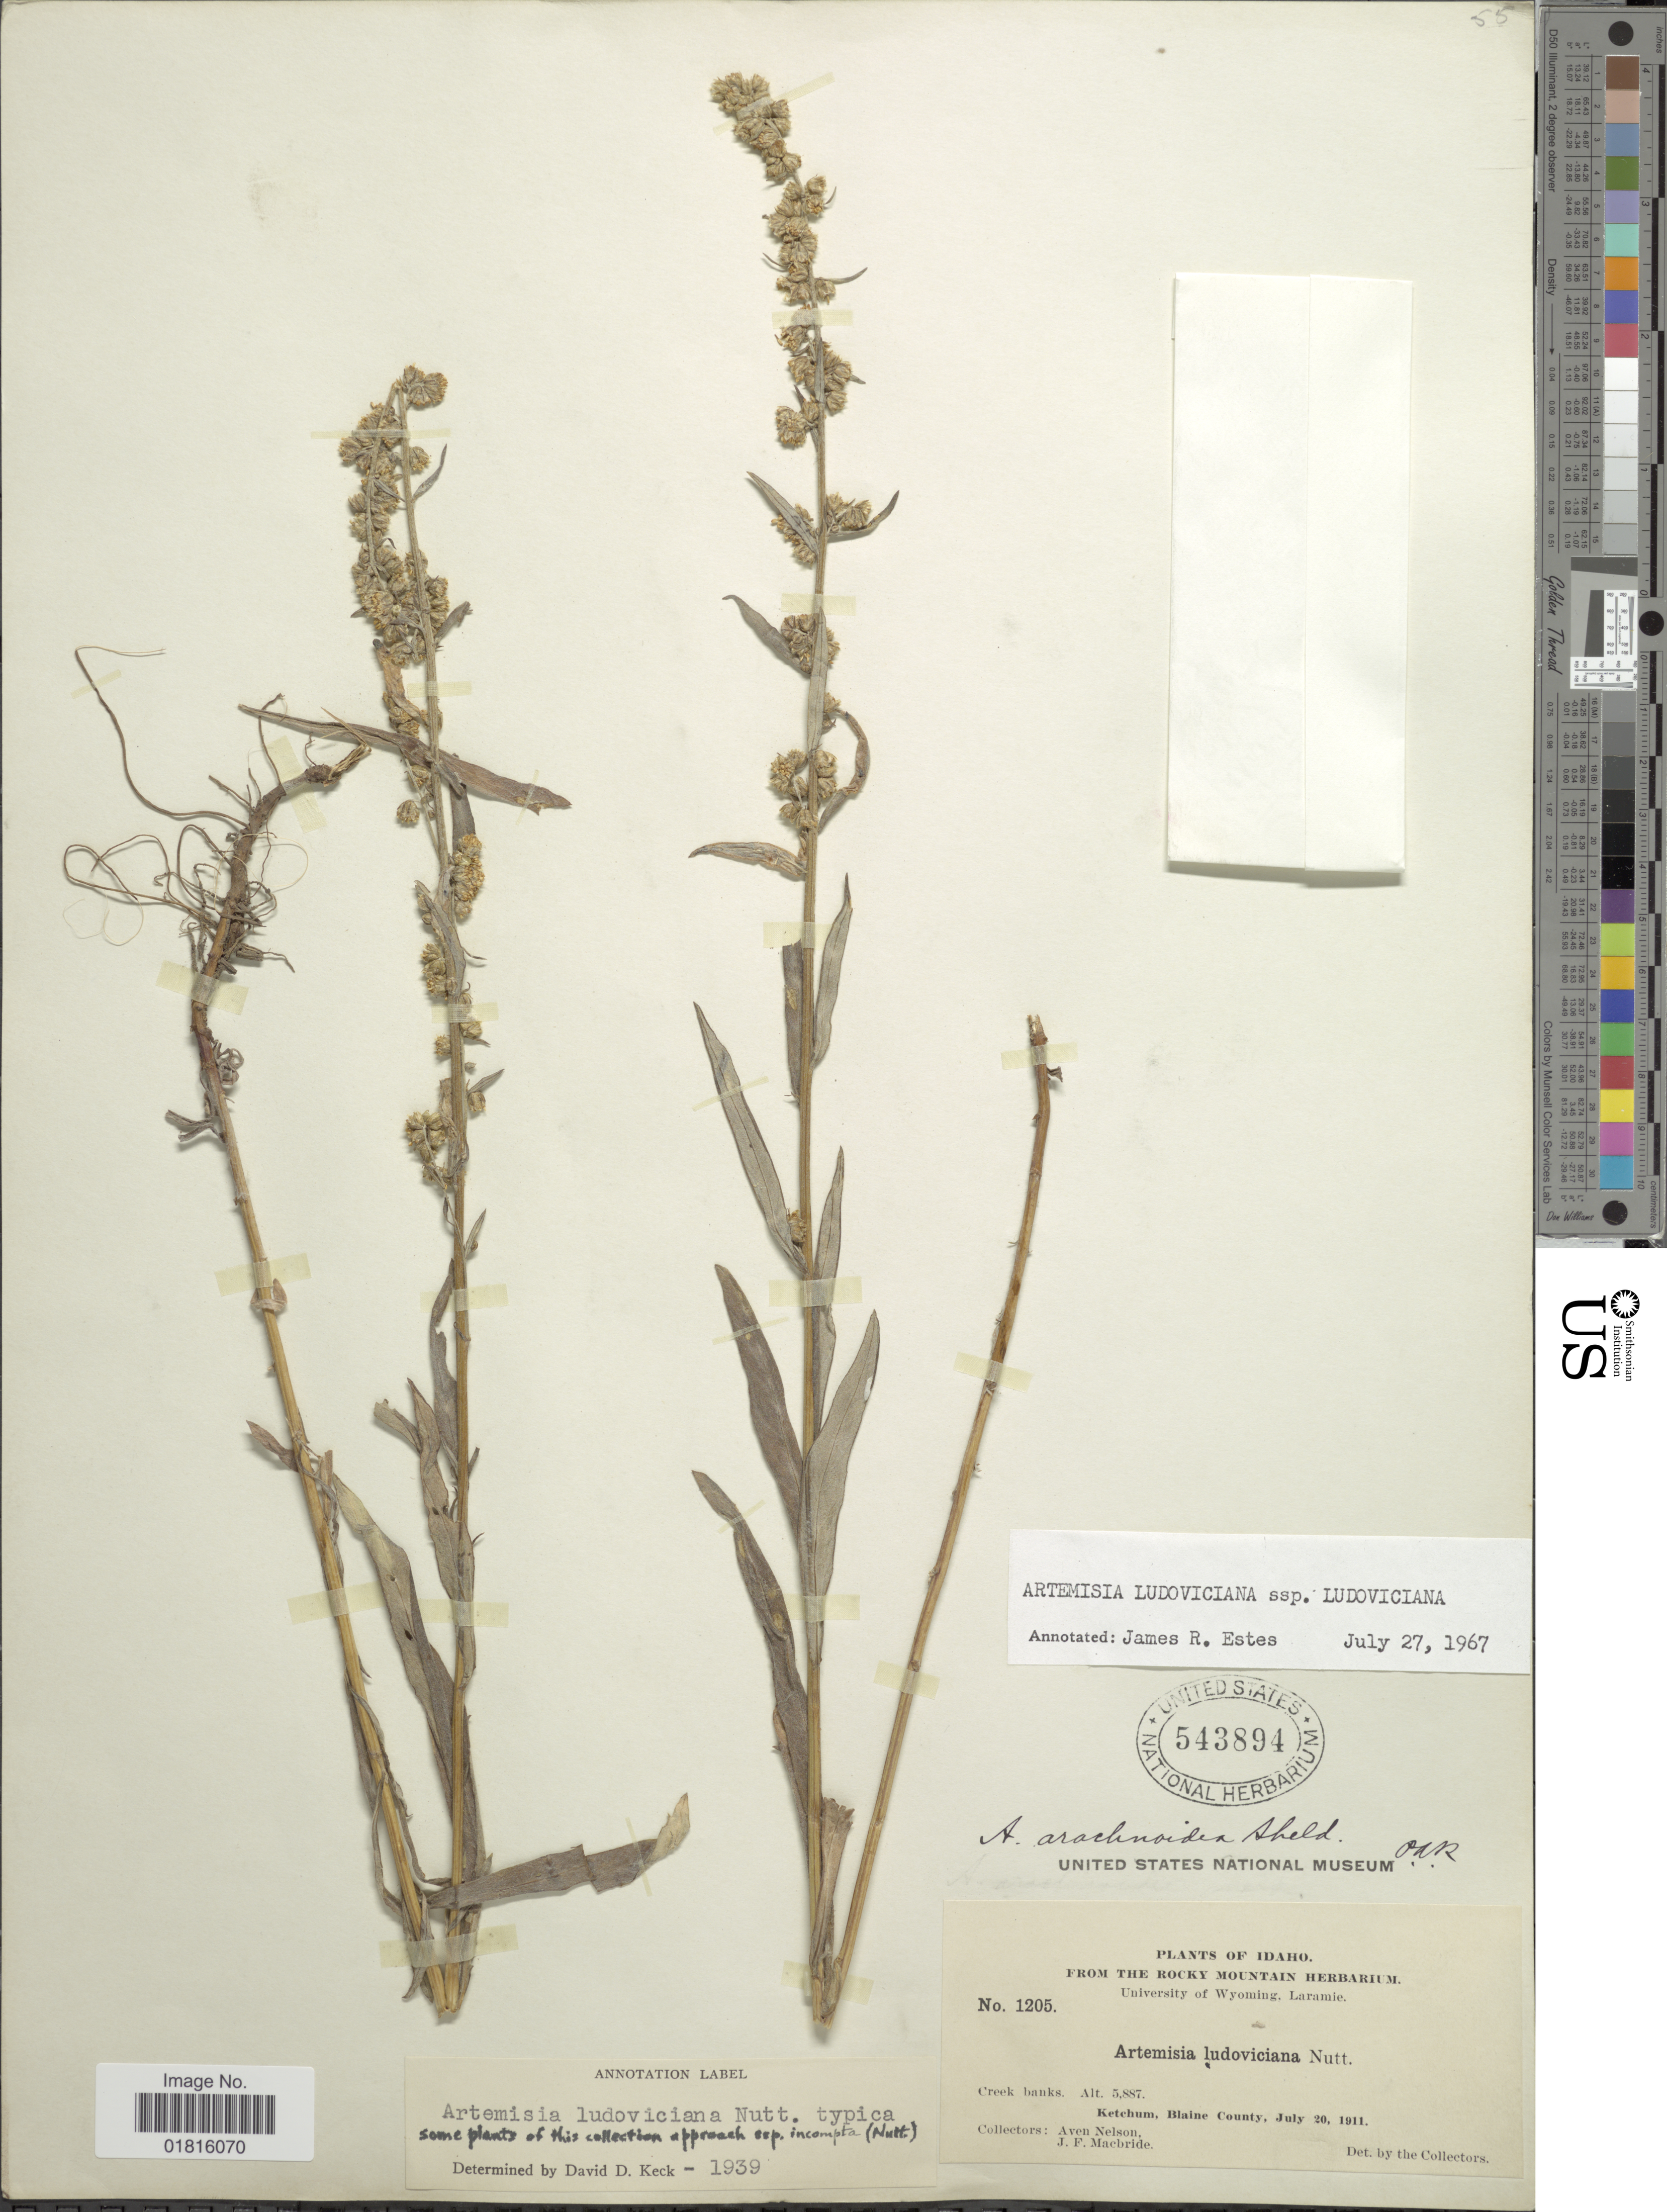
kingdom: Plantae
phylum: Tracheophyta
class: Magnoliopsida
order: Asterales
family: Asteraceae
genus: Artemisia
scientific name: Artemisia ludoviciana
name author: Nutt.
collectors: A. Nelson & J. F. Macbride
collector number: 1205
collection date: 1911-07-20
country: United States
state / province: Idaho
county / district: Blaine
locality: Creek banks, Ketchum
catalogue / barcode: US 543894